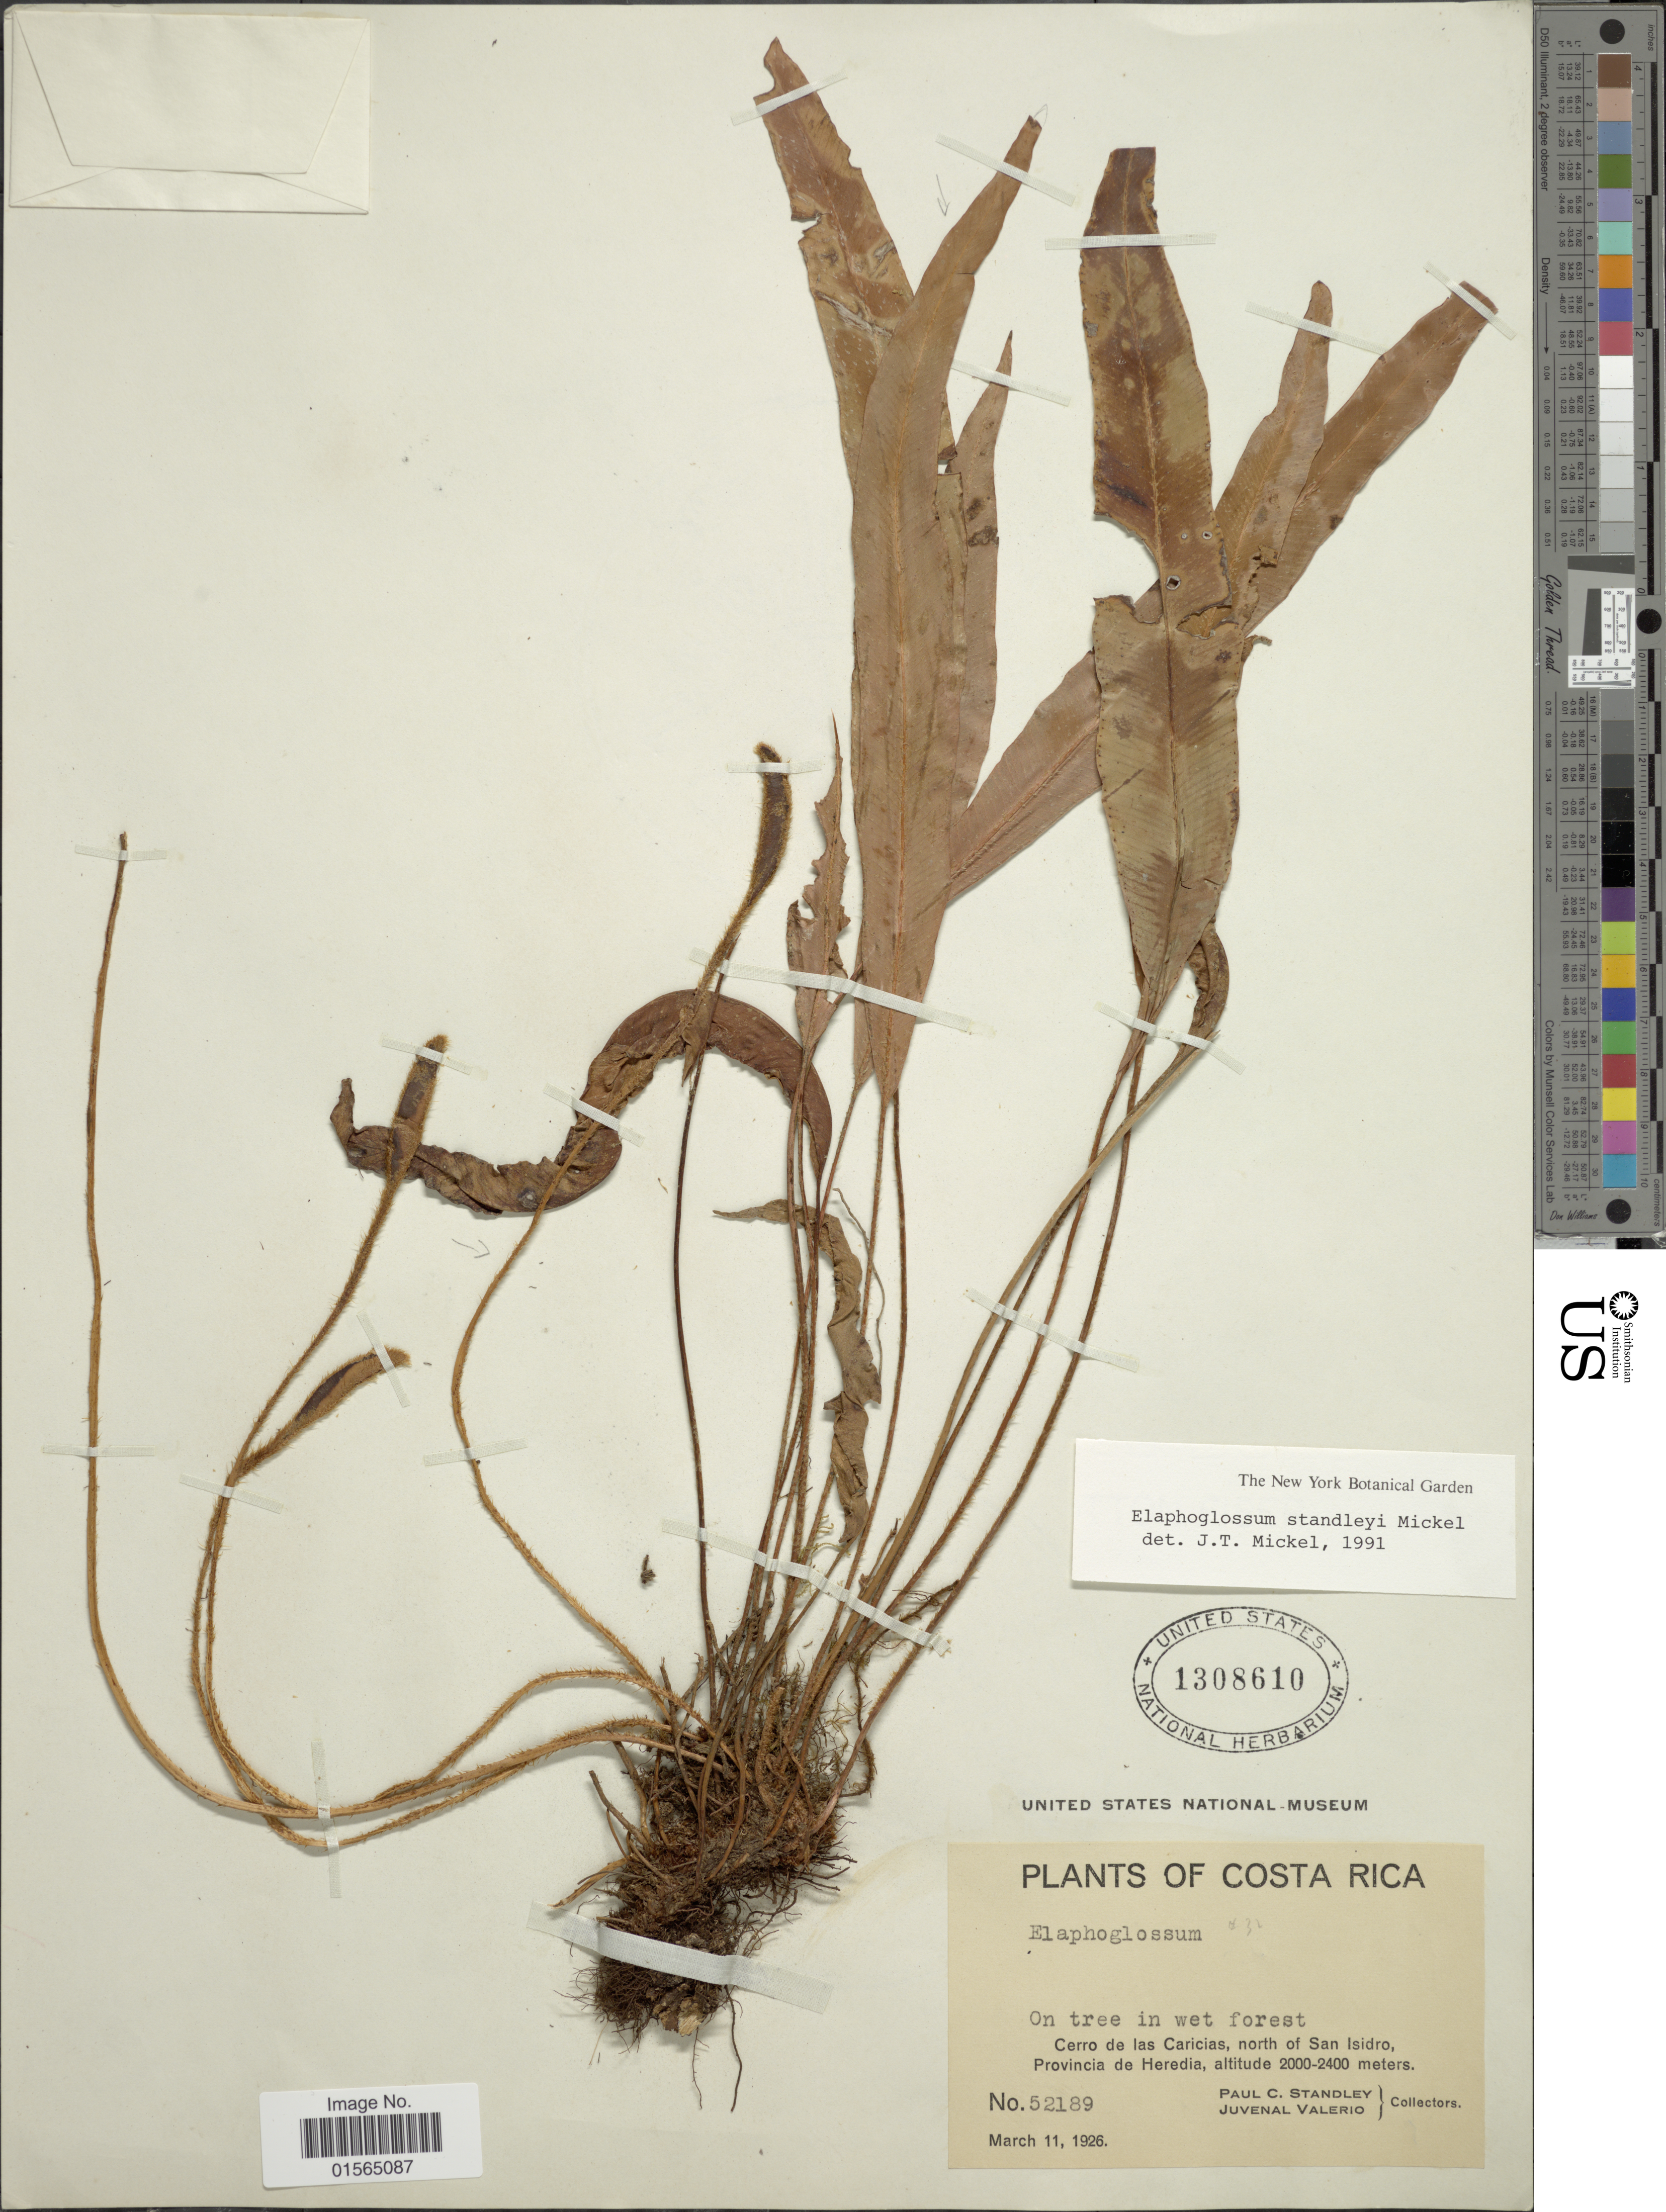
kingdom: Plantae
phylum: Tracheophyta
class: Polypodiopsida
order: Polypodiales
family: Dryopteridaceae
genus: Elaphoglossum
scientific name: Elaphoglossum standleyi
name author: Mickel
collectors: P. C. Standley & J. Valerio R.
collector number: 52189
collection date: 1926-03-11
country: Costa Rica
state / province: Heredia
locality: Cerro de las Caricias, north of San Isidro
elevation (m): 2000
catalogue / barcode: US 1308610